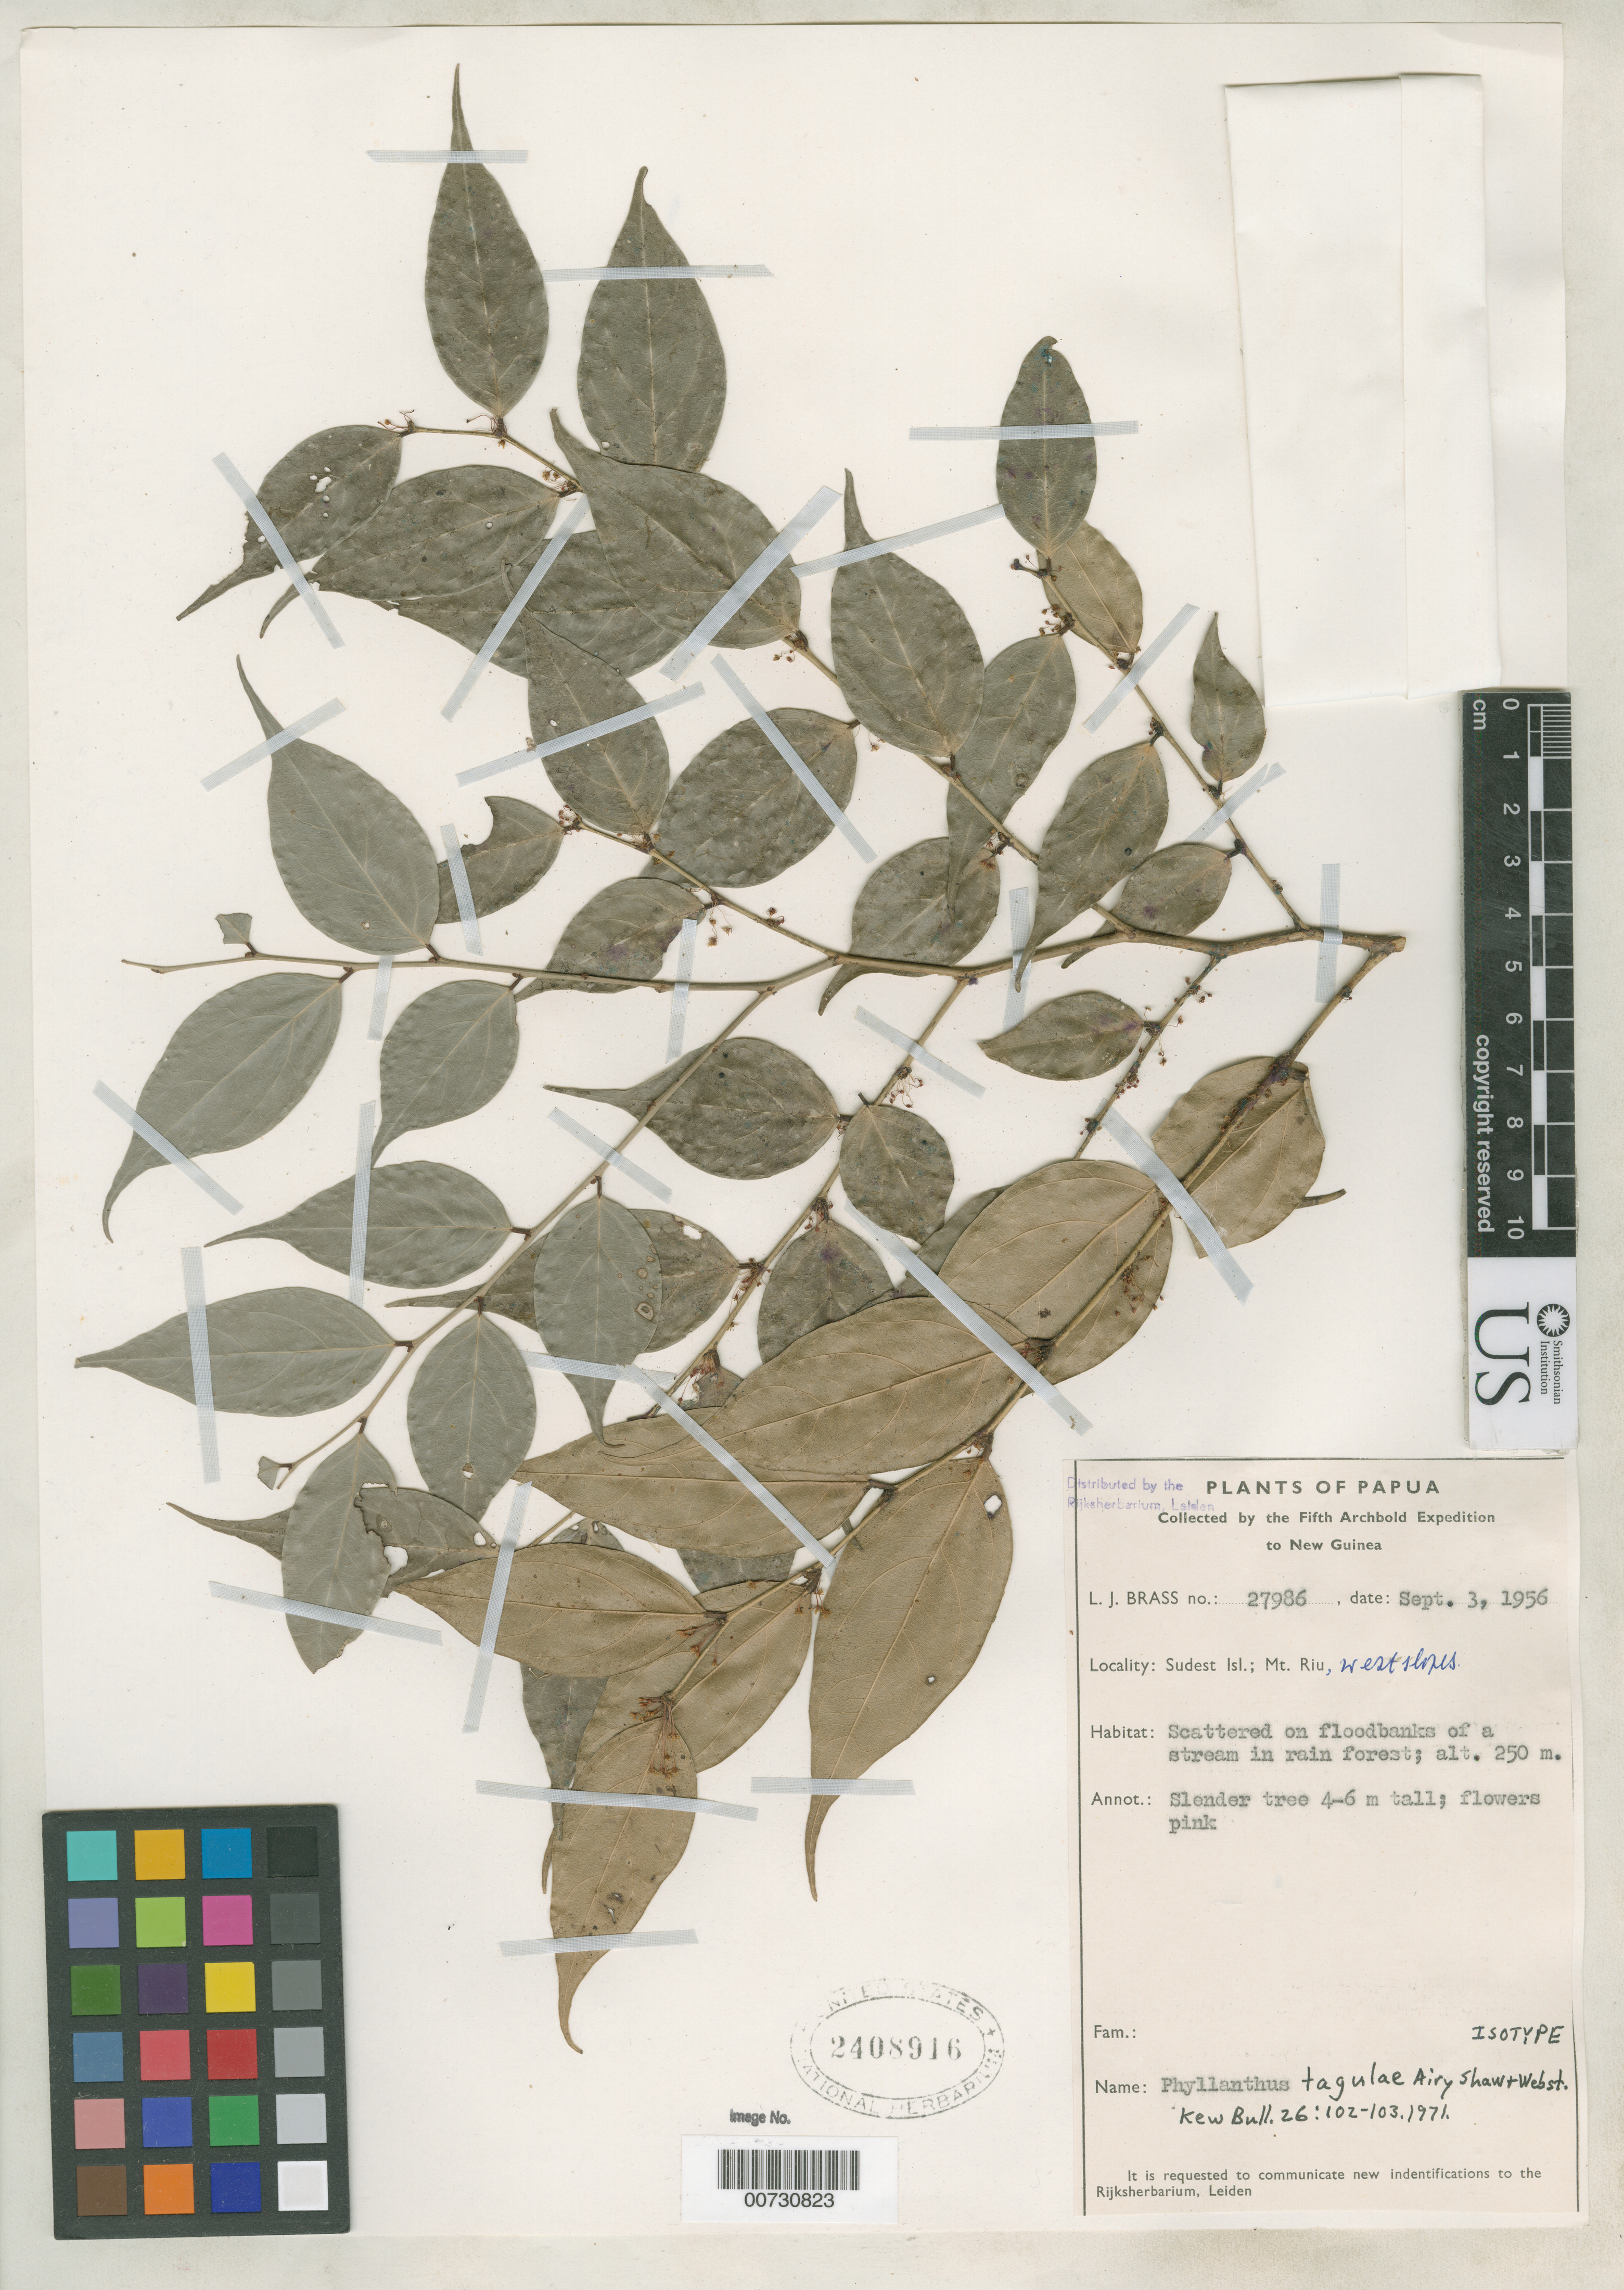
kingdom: Plantae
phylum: Tracheophyta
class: Magnoliopsida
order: Malpighiales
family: Phyllanthaceae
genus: Phyllanthus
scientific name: Phyllanthus tagulae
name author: Airy Shaw & G.L. Webster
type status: Isotype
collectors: L. J. Brass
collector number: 27986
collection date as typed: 03 Sep 1956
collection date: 1956-09-03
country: Papua New Guinea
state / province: Milne Bay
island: Sudest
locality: Mt. Riu, west slopes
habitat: Scattered on floodbanks of a stream in rain forest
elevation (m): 250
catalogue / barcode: US 2408916